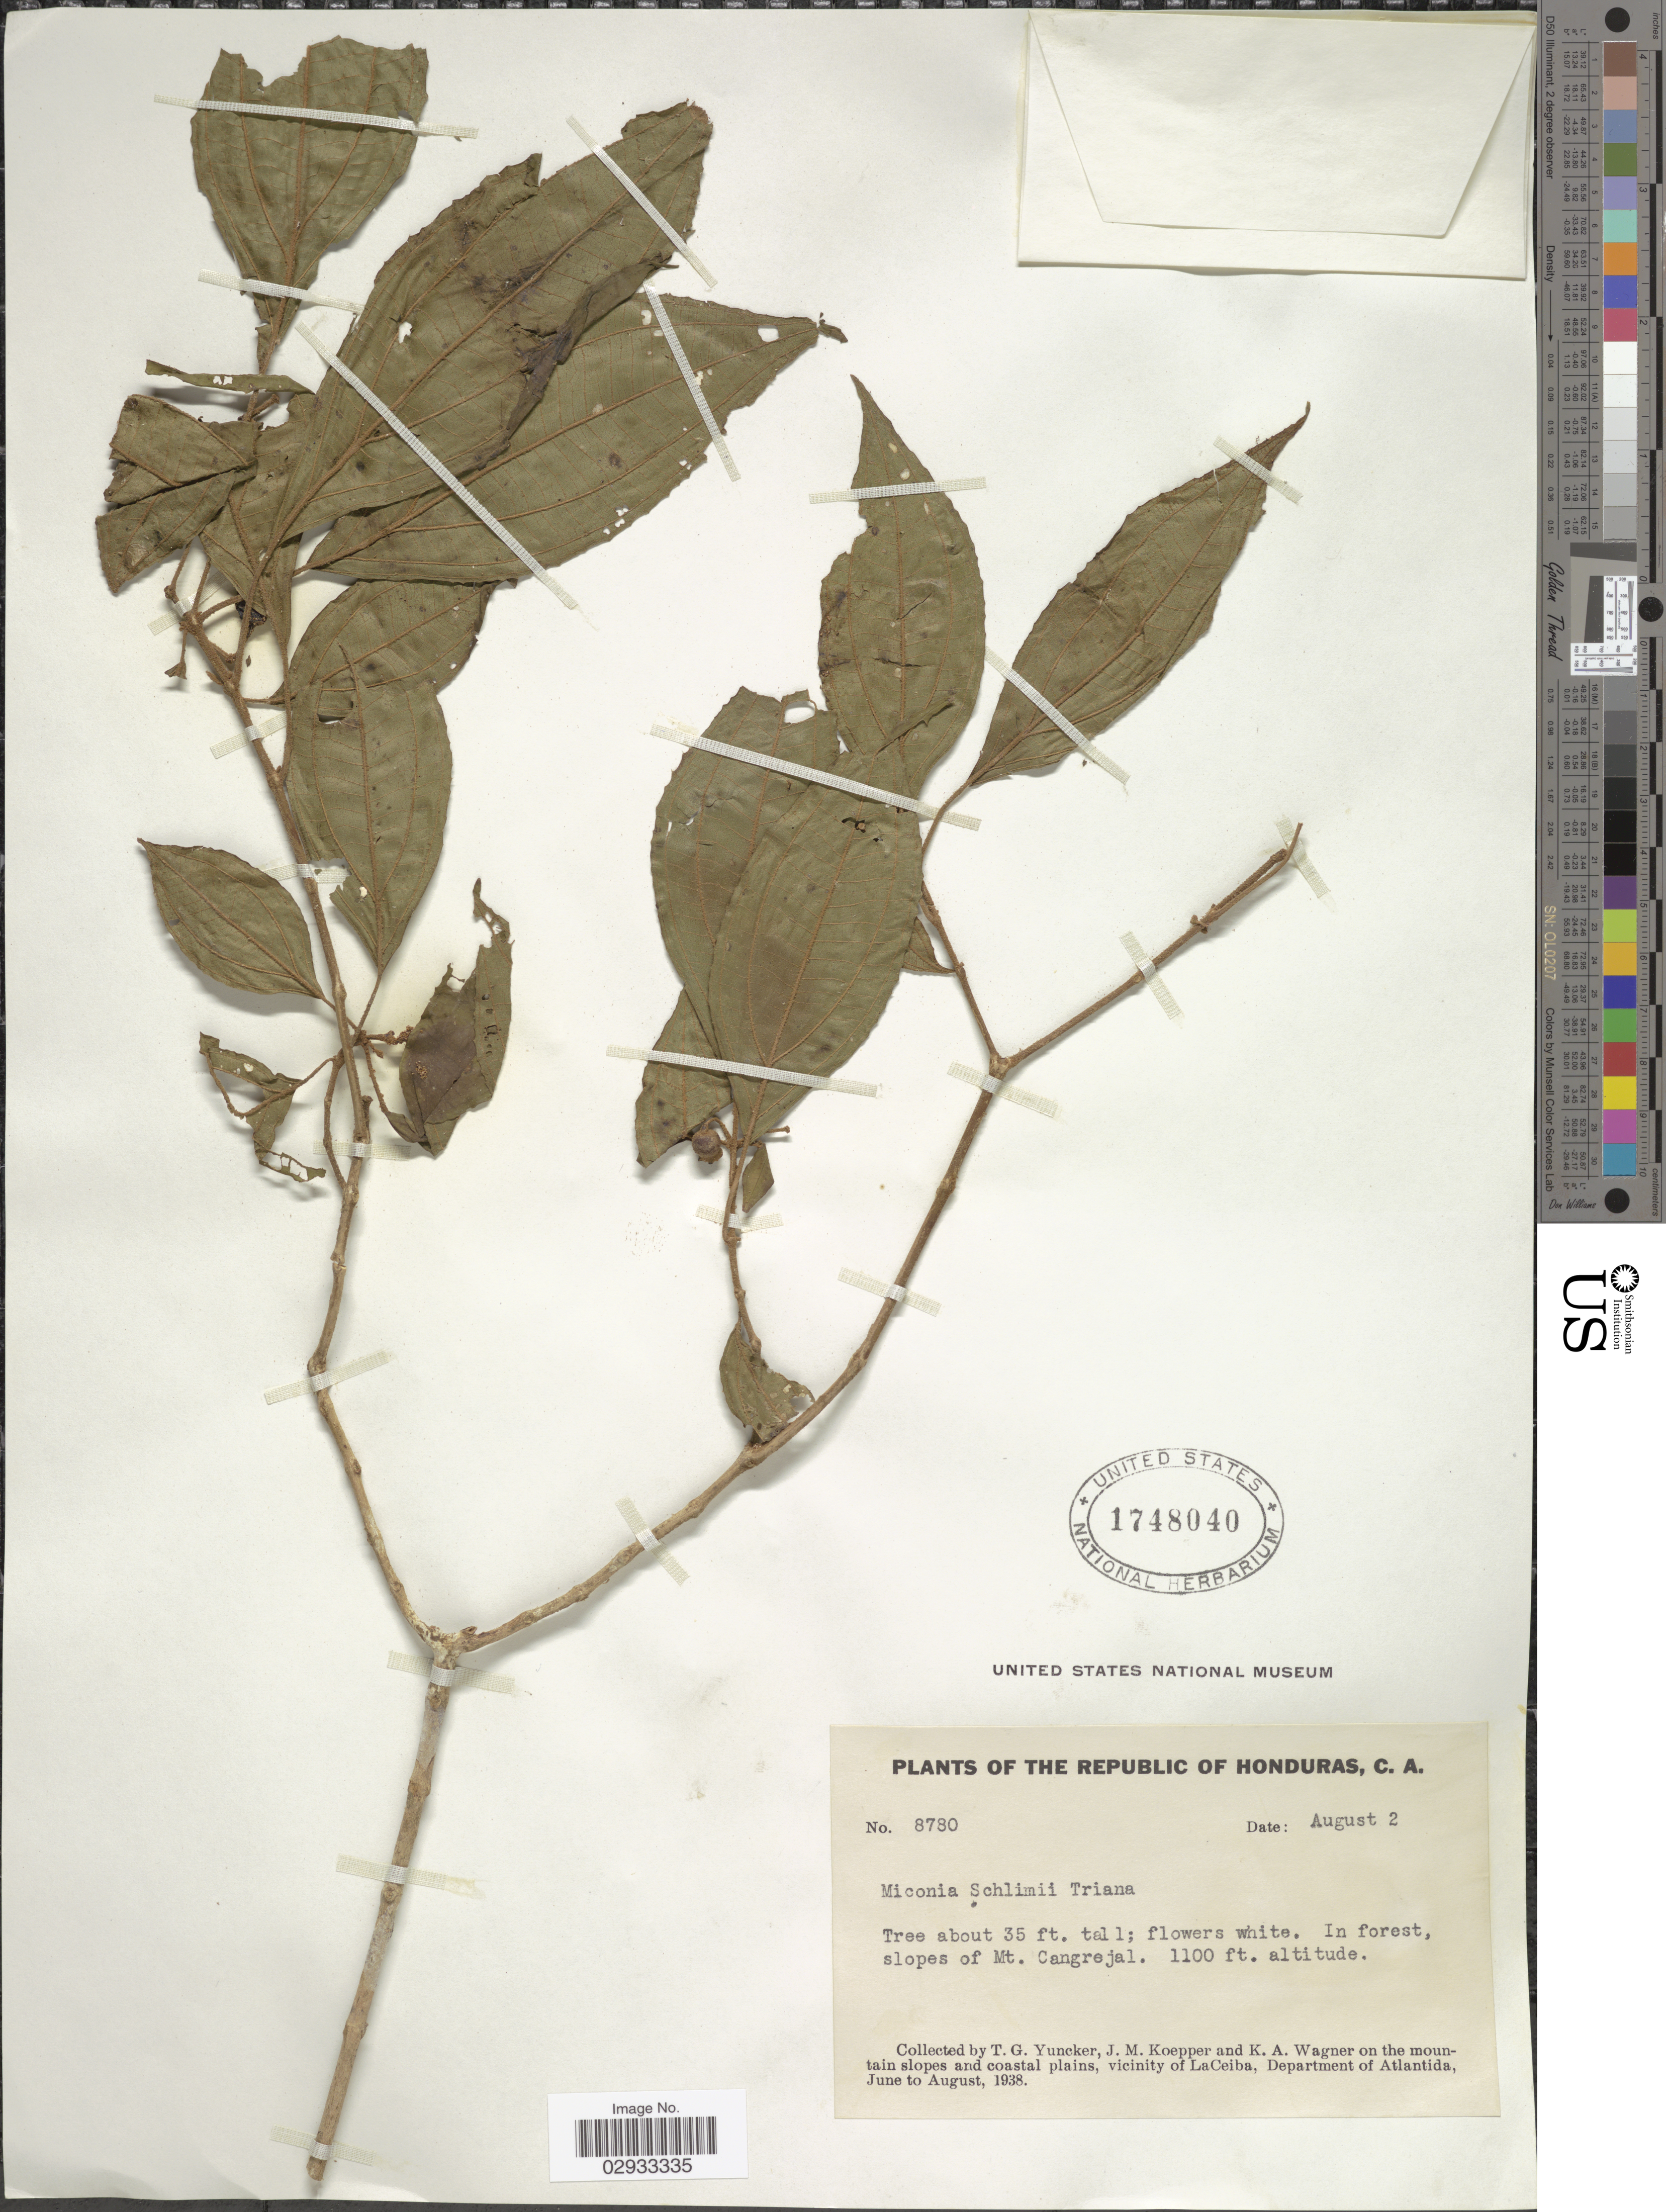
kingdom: Plantae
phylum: Tracheophyta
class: Magnoliopsida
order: Myrtales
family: Melastomataceae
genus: Miconia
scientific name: Miconia schlimii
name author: Triana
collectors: T. G. Yuncker, J. M. Koepper & K. A. Wagner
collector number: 8780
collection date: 1938-08-02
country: Honduras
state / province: Atlántida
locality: Slopes of Mt. Cangrejal. Mountain slopes and coastal plains, vicinity of La Ceiba, Department of Atlantida.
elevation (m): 335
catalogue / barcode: US 1748040